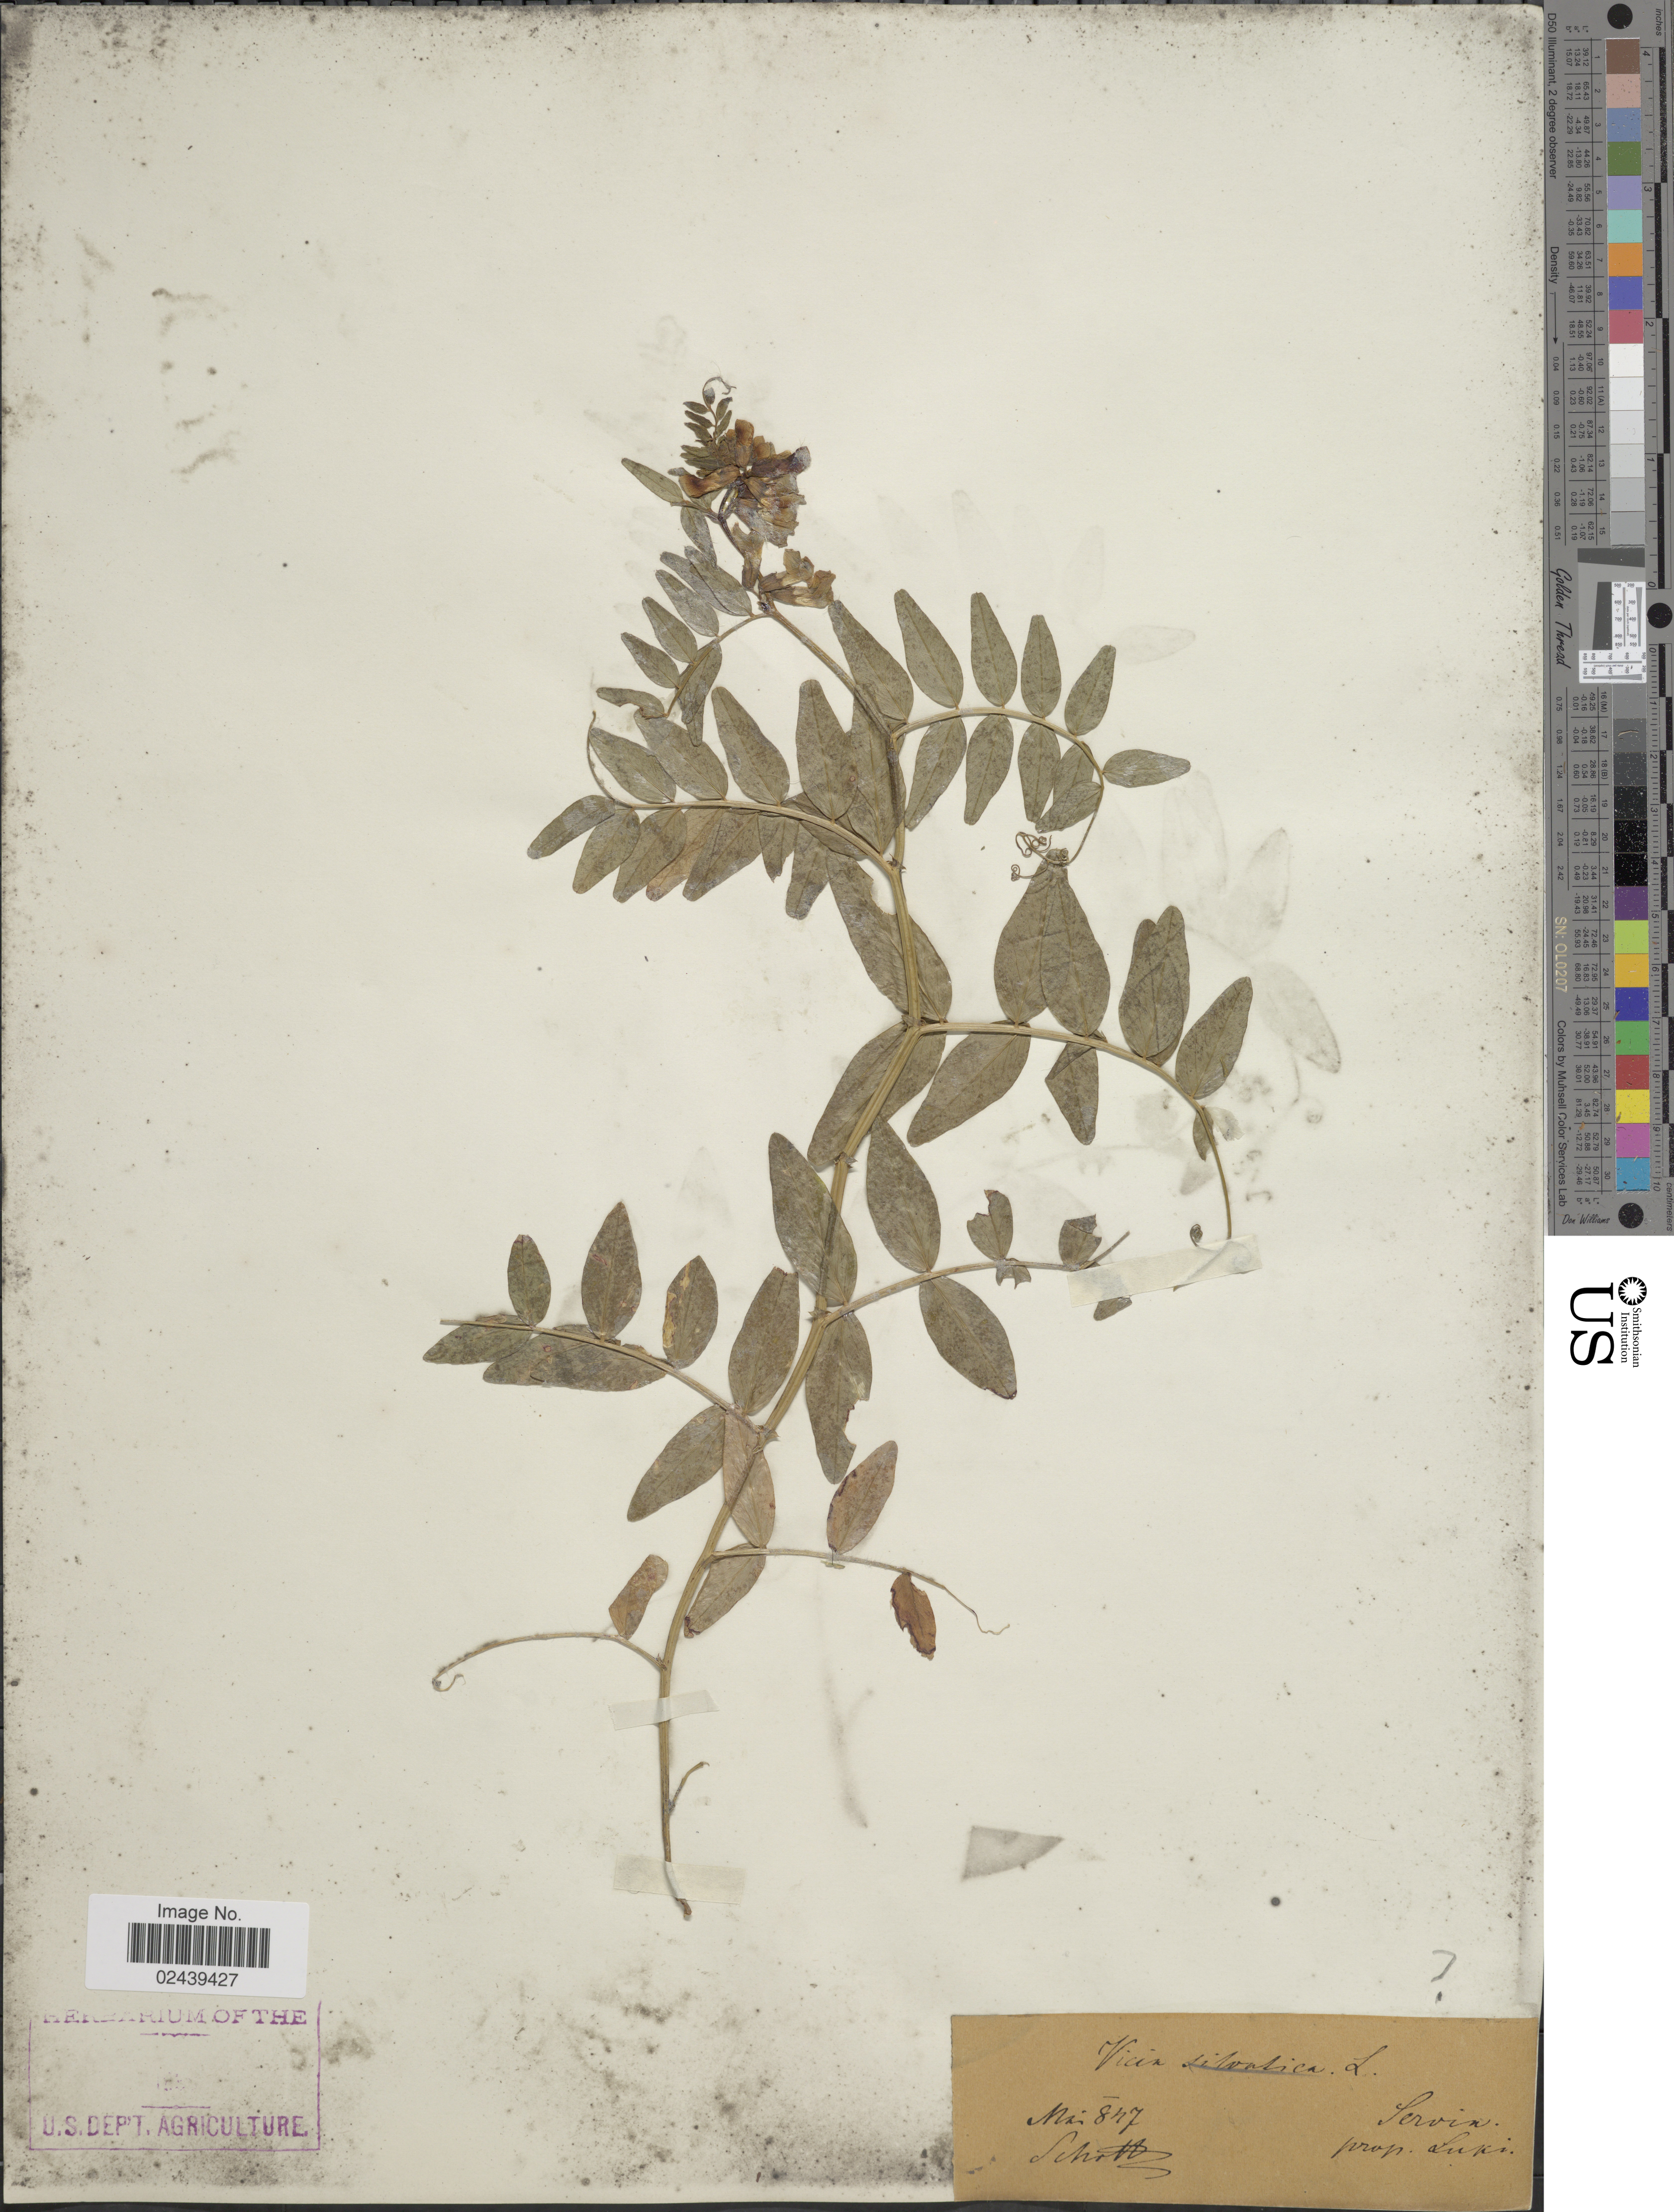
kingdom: Plantae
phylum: Tracheophyta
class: Magnoliopsida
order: Fabales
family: Fabaceae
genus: Vicia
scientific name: Vicia sp.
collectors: -. Schottz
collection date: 1847-05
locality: Servin, prop. Luki [interpreted]